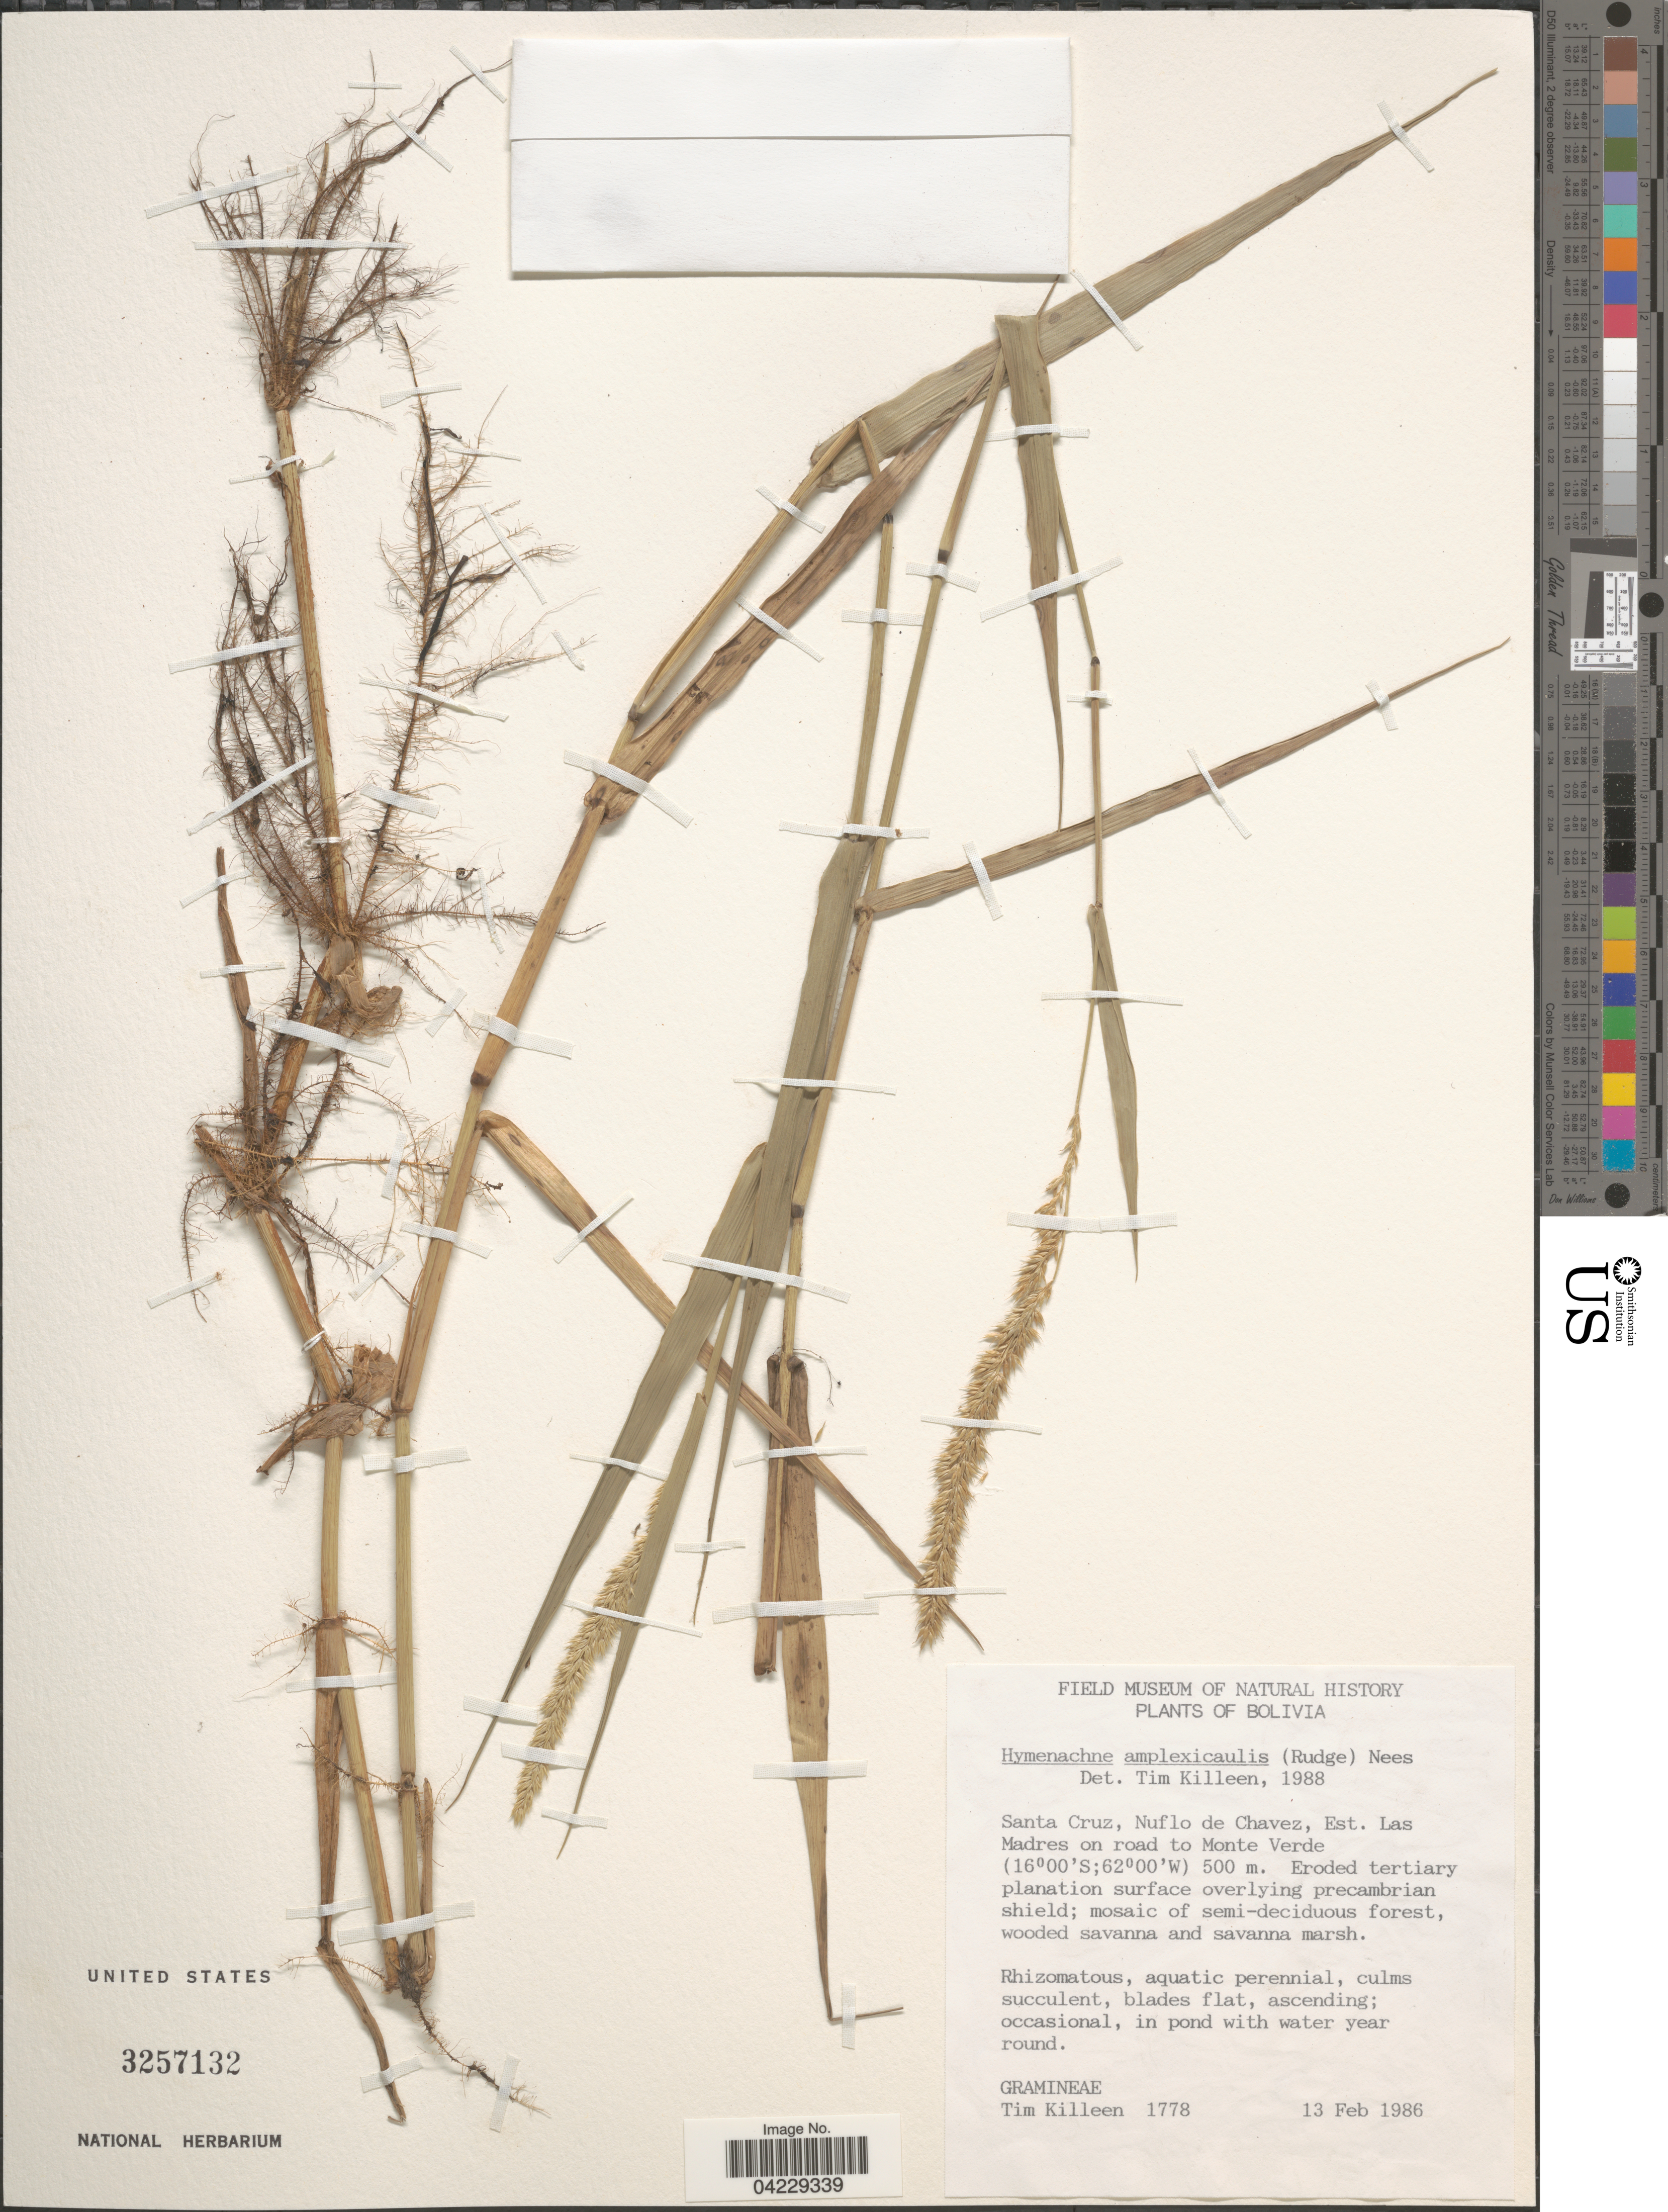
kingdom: Plantae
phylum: Tracheophyta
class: Liliopsida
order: Poales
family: Poaceae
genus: Hymenachne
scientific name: Hymenachne amplexicaulis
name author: (Rudge) Nees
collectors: T. J. Killeen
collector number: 1778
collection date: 1986-02-13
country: Bolivia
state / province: Santa Cruz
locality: Nuflo de Chavez, Est. Las Madres on road to Monte Verde.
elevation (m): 500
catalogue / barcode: US 3257132